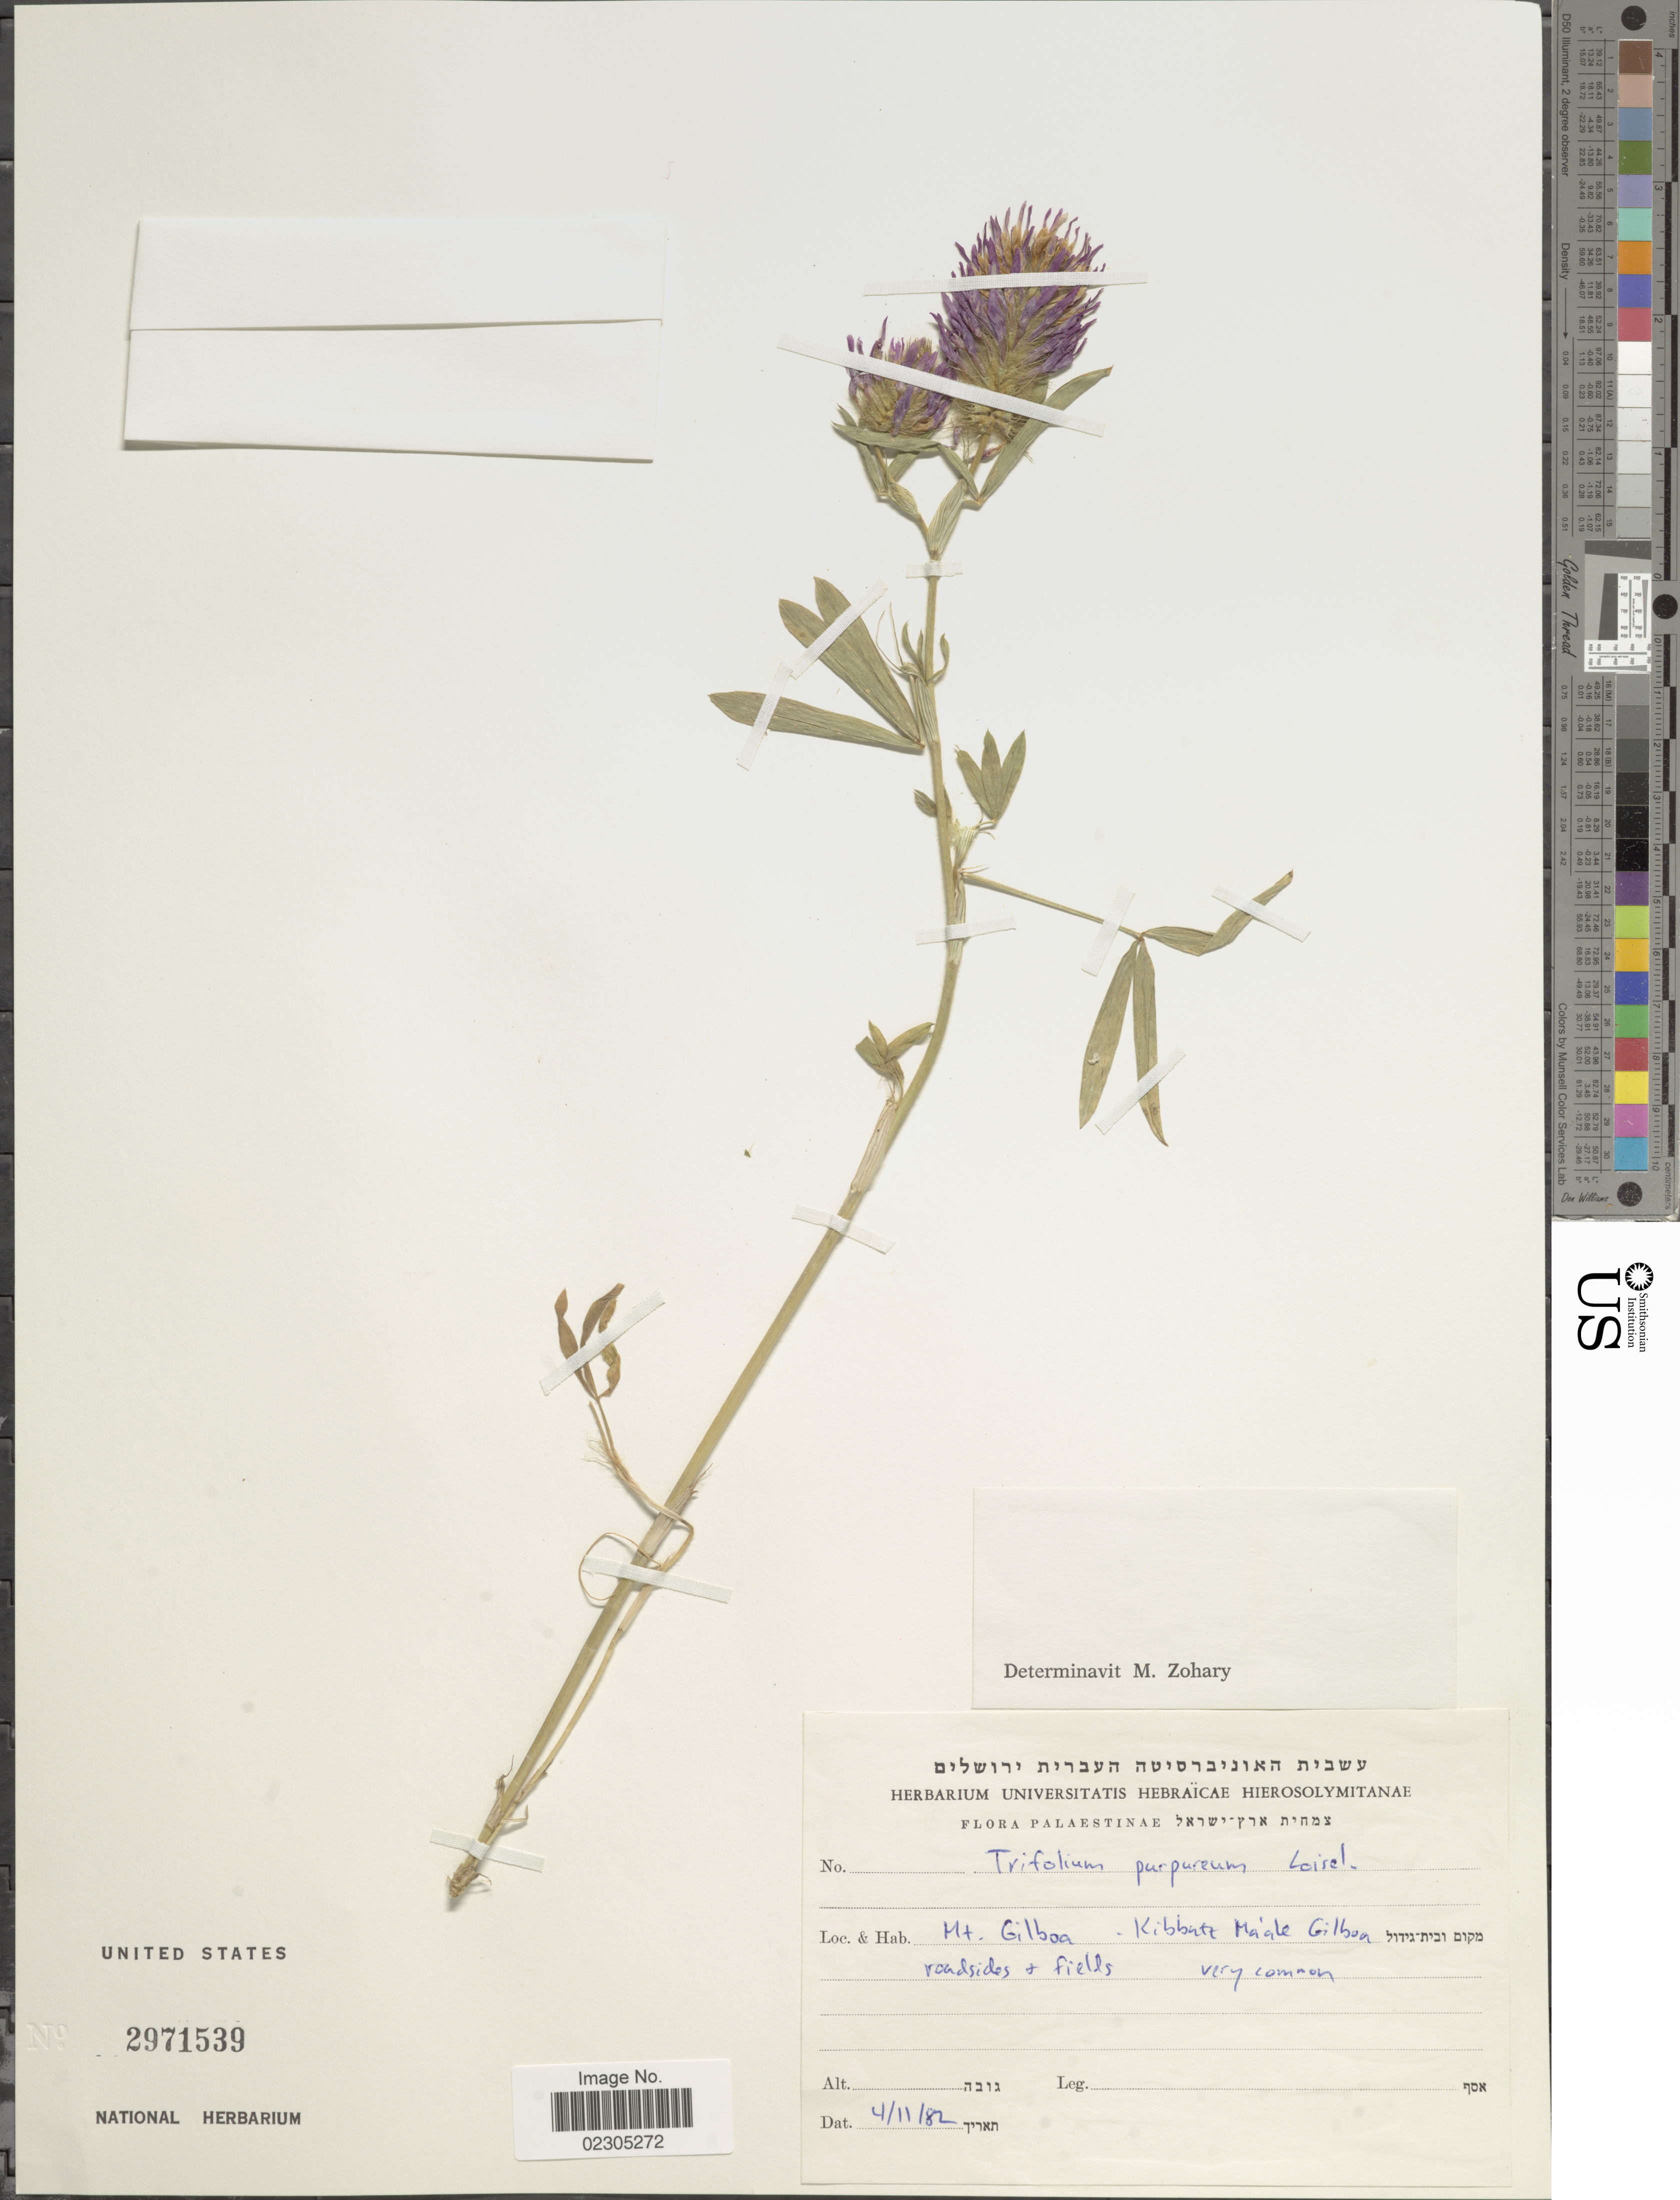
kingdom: Plantae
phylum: Tracheophyta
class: Magnoliopsida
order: Fabales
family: Fabaceae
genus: Trifolium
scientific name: Trifolium purpureum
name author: Loisel.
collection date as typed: Transcribed d/m/y: 4/11/82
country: Israel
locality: Palaestinae. Mt. Gilboa. Kibbutt Made Gilboa. roadsides+ fields. [interpreted]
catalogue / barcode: US 2971539